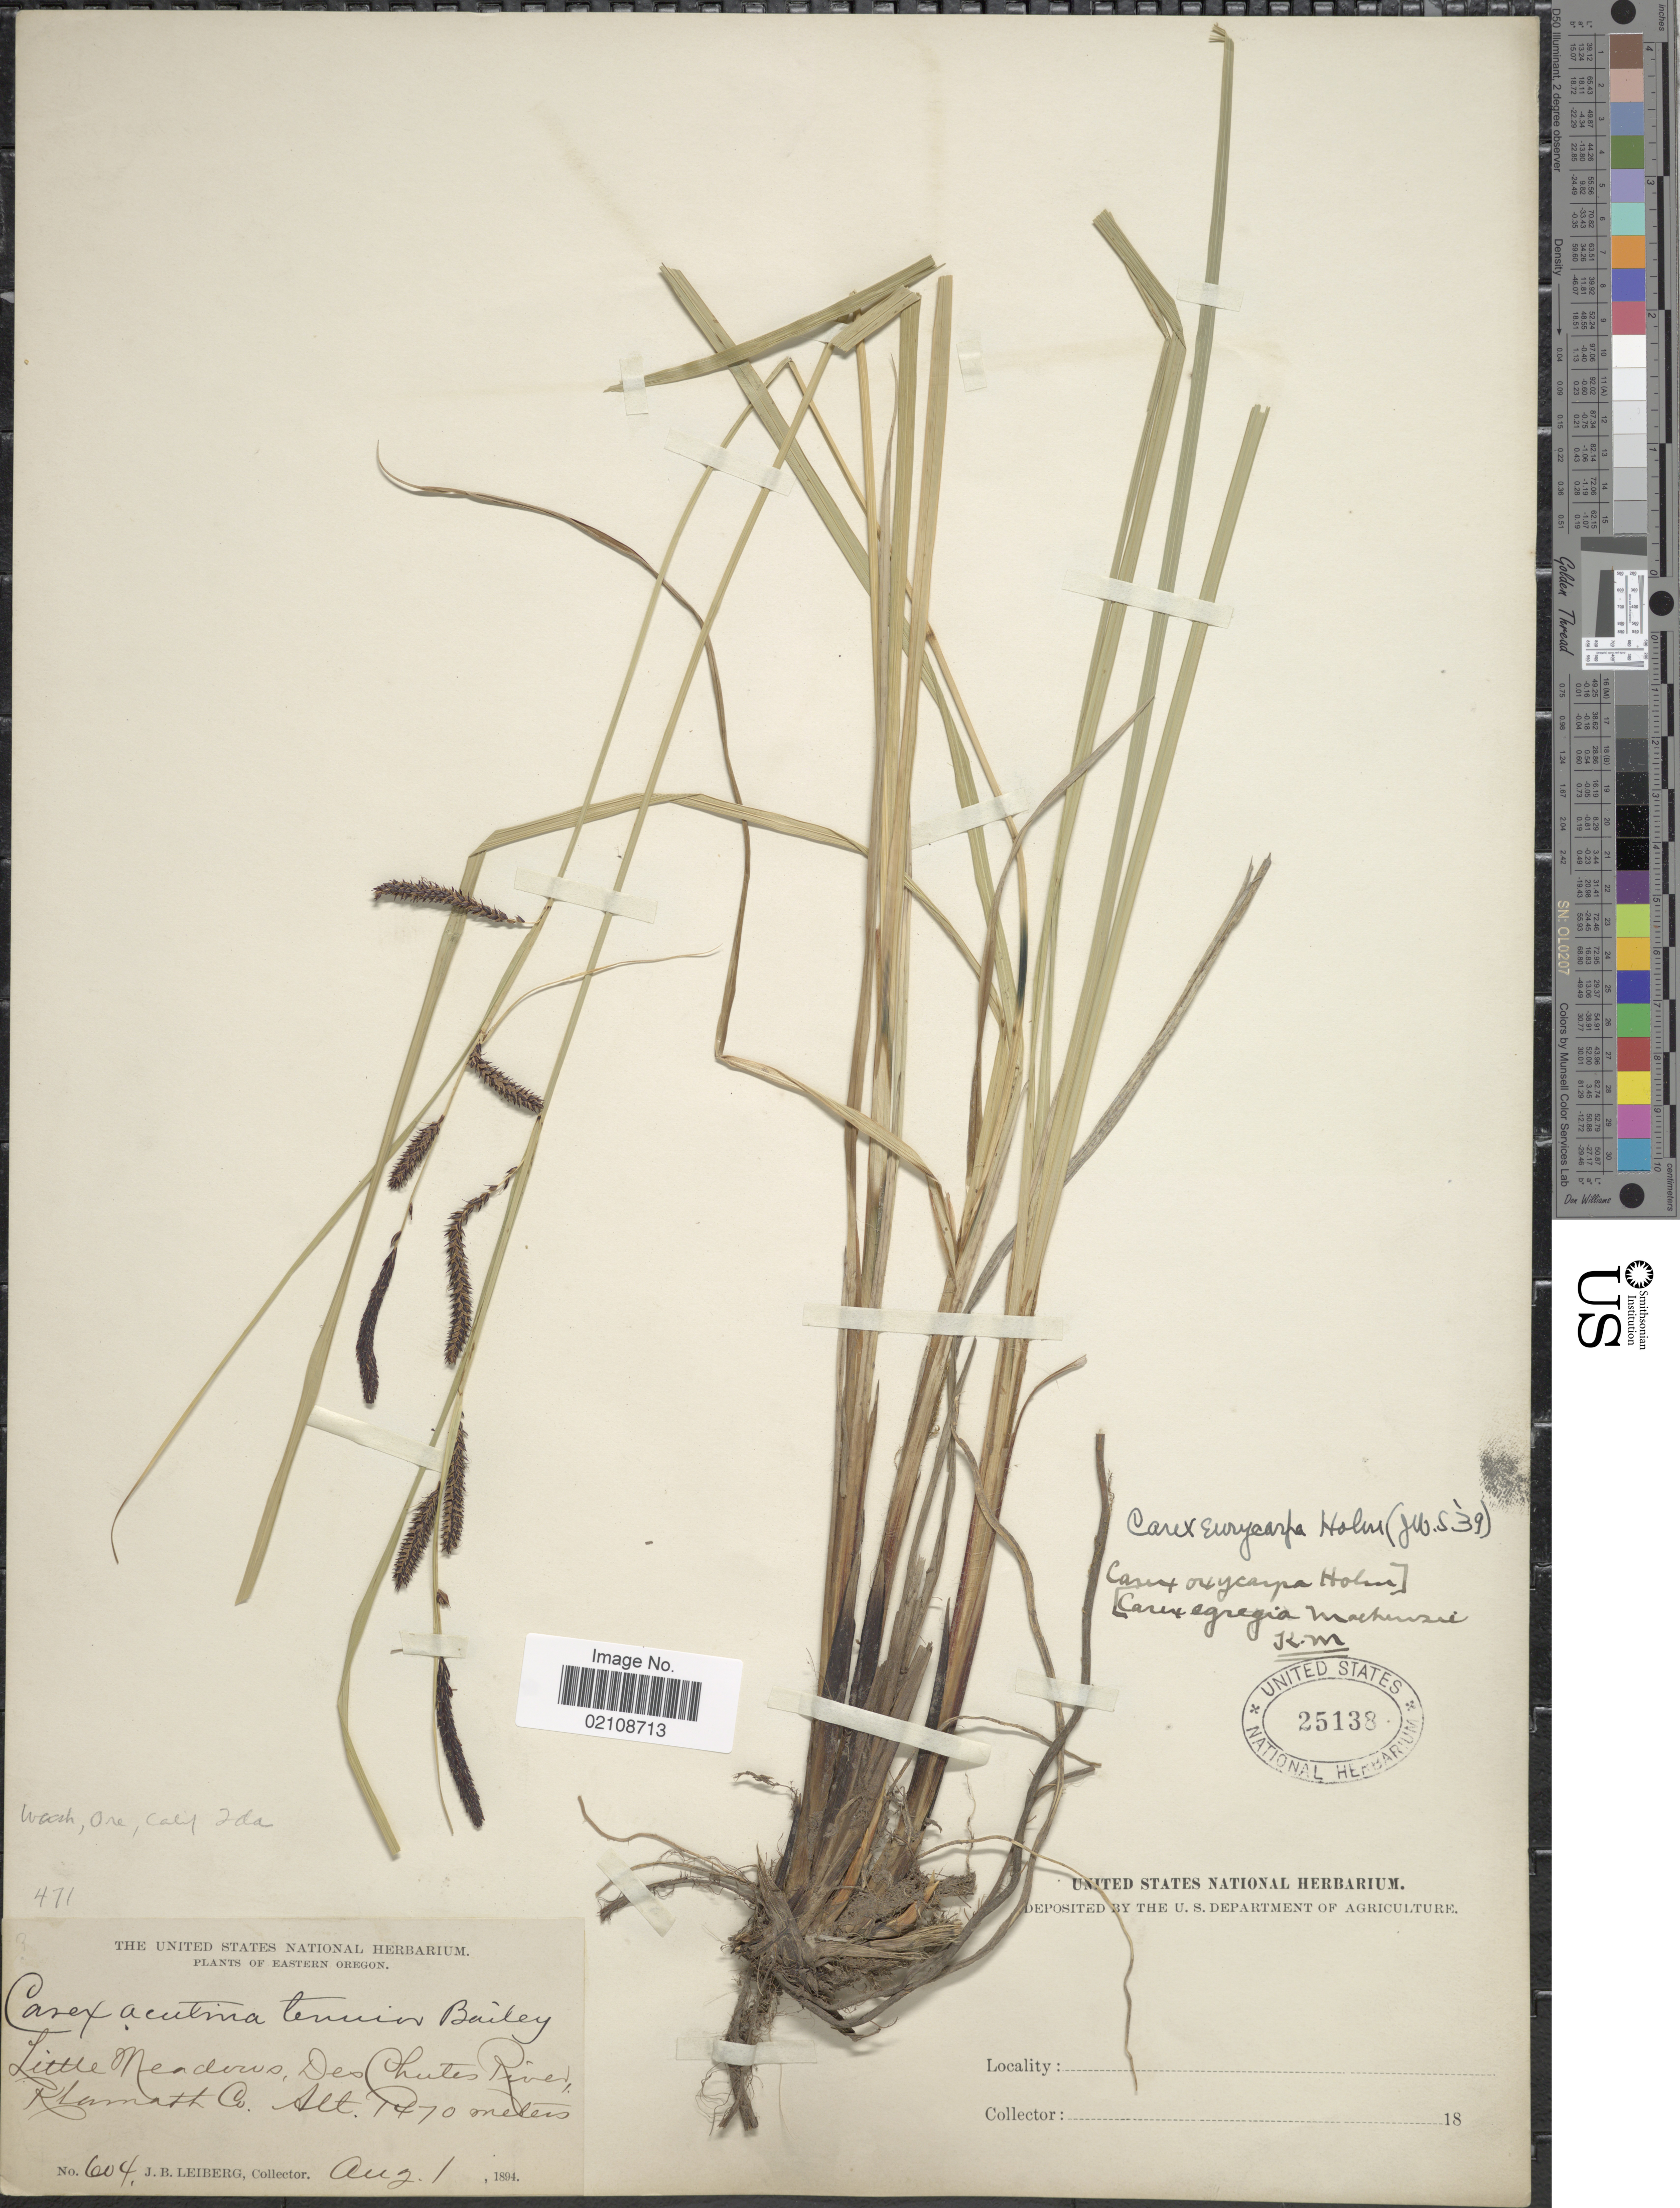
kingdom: Plantae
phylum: Tracheophyta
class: Liliopsida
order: Poales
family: Cyperaceae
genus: Carex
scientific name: Carex angustata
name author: Boott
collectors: J. B. Leiberg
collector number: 604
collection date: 1894-08-01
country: United States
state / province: Oregon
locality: Eastern Orgeon, Little Meadow, Des Chutes River, Plamath Co.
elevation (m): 1470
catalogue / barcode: US 215138